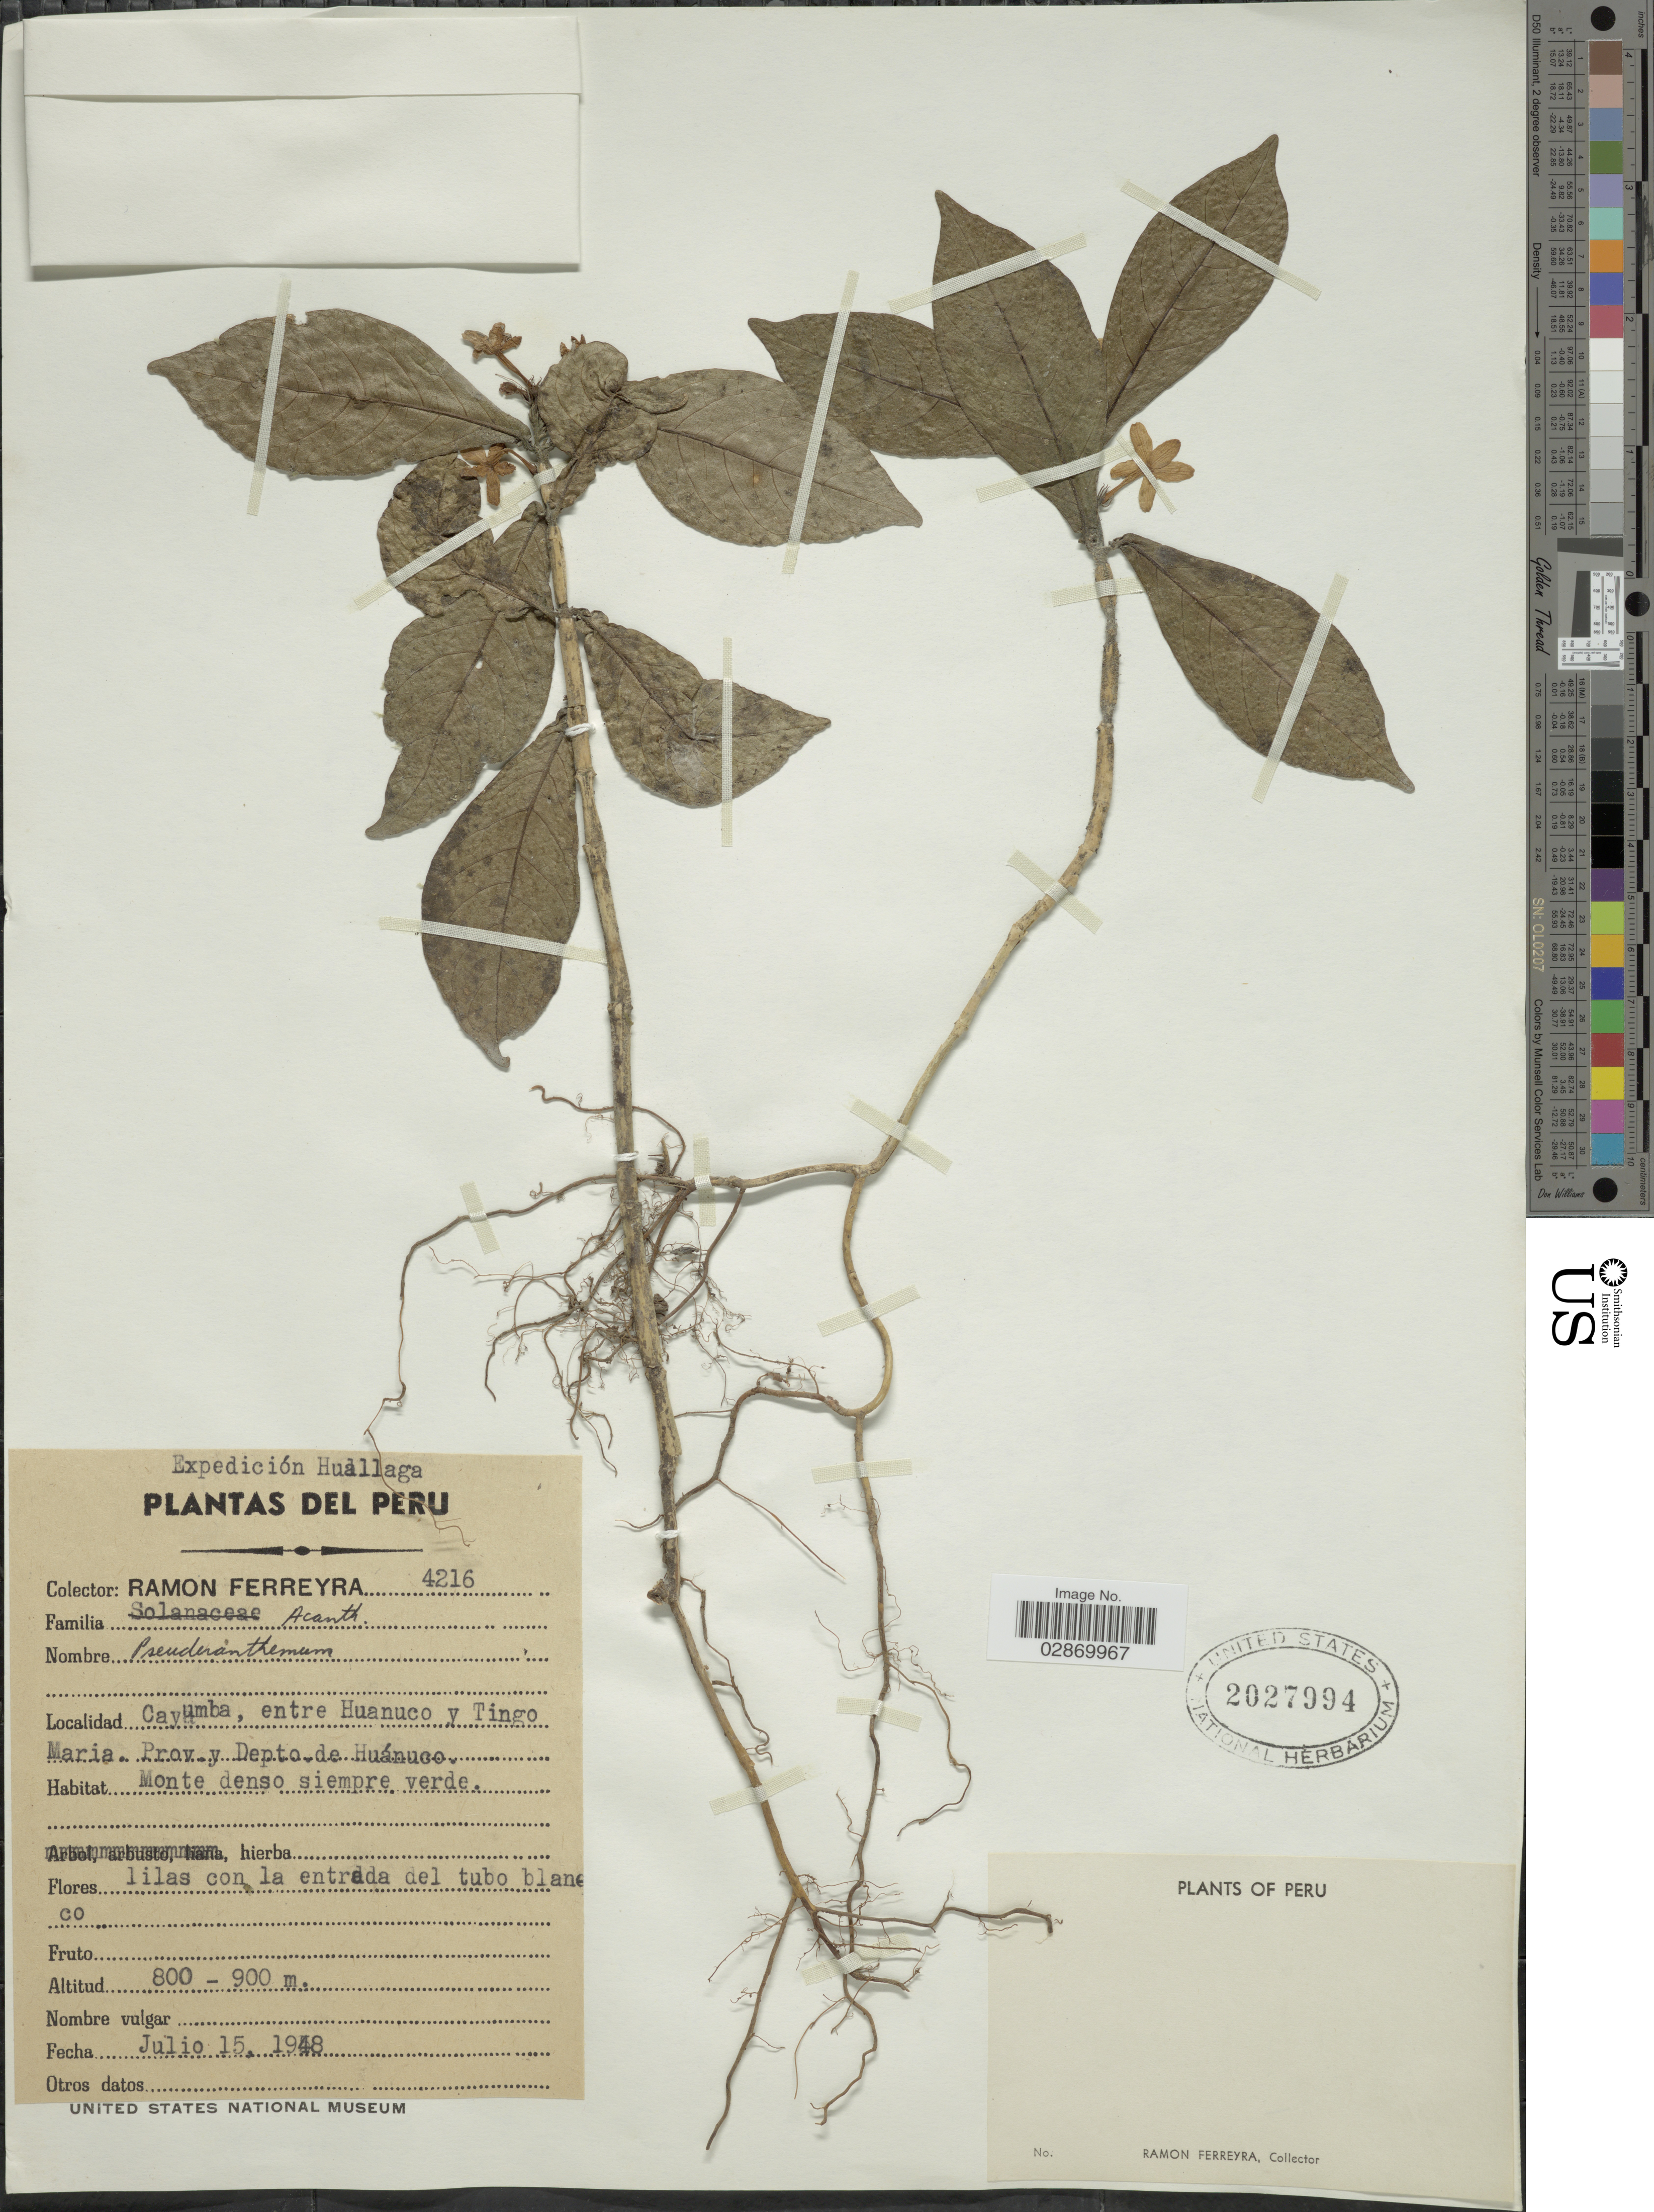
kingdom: Plantae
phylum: Tracheophyta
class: Magnoliopsida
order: Lamiales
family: Acanthaceae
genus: Pseuderanthemum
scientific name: Pseuderanthemum lanceolatum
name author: (Ruiz & Pav.) Wassh.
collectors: R. A. Ferreyra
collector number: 4216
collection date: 1948-07-15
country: Peru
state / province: Huánuco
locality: Huallaga, Cayumba, entre Huanuco y Tingo Maria, Prov y Depto. de Huánuco.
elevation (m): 800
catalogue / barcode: US 2027994